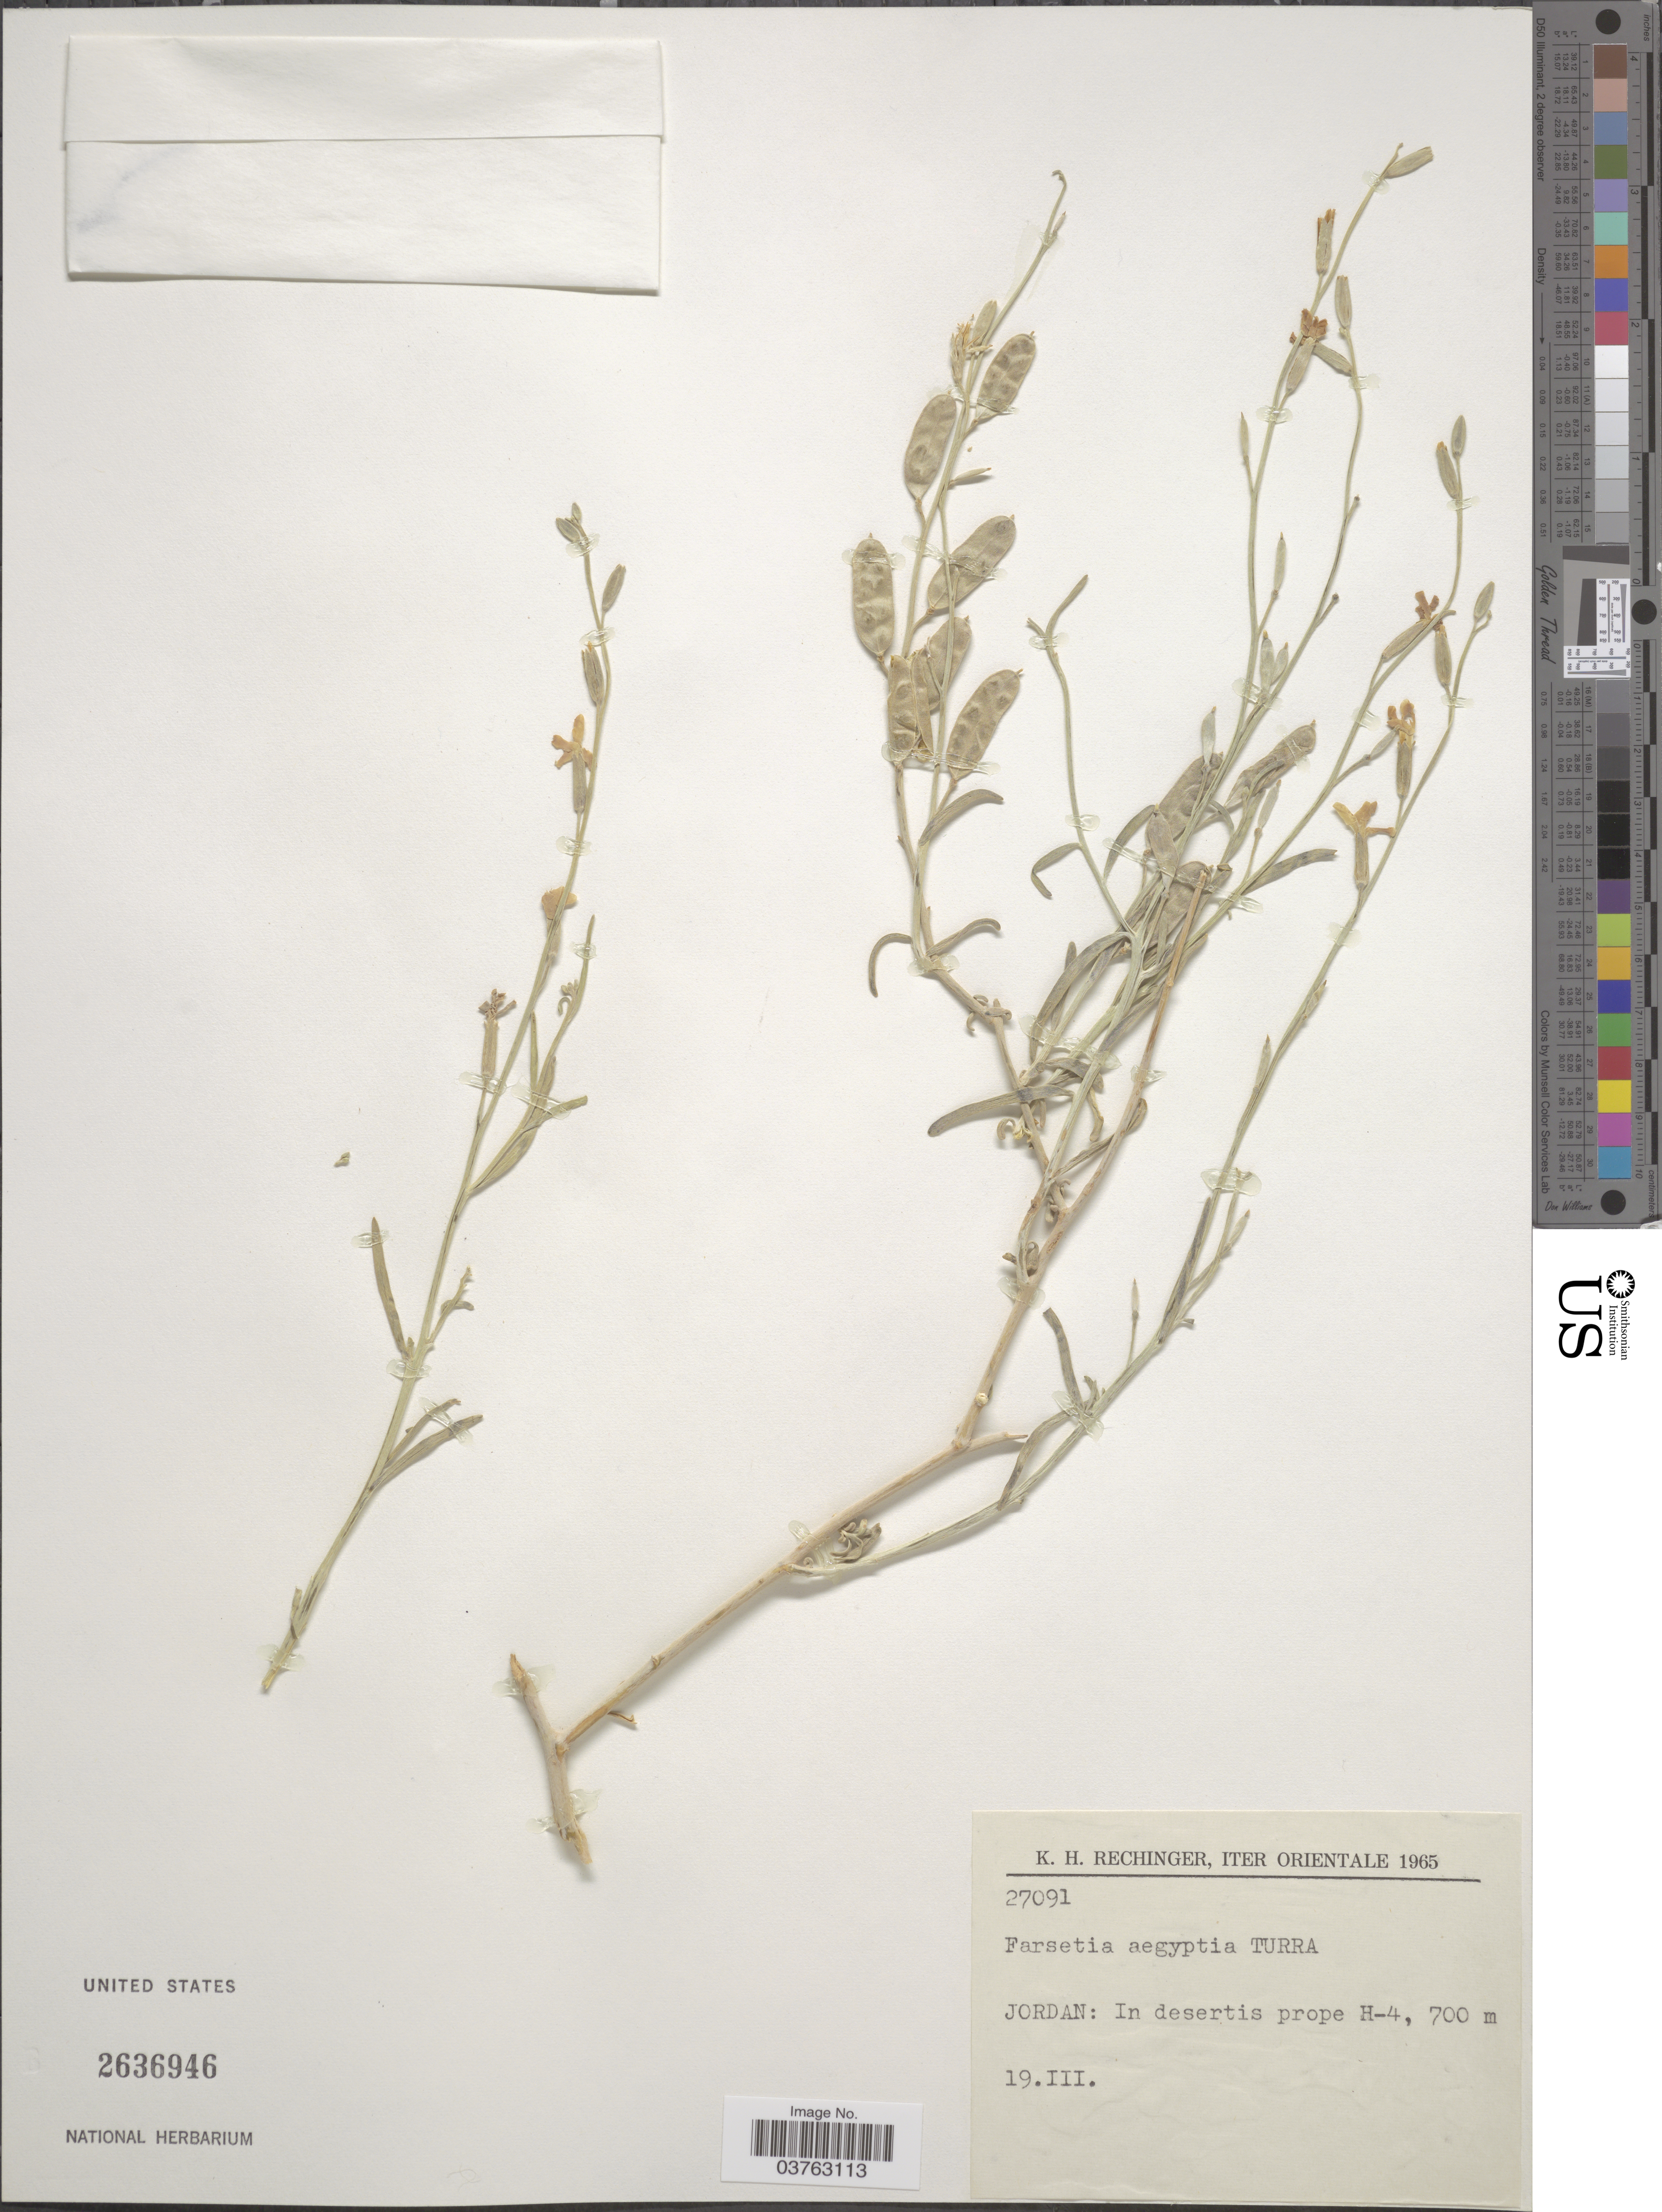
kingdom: Plantae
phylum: Tracheophyta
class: Magnoliopsida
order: Brassicales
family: Brassicaceae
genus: Farsetia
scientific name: Farsetia aegyptia subsp. aegyptia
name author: Turra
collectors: K. H. Rechinger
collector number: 27091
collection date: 1965-03-19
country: Jordan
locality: Orientale. In desertis prope H-4.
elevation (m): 700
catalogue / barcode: US 2636946